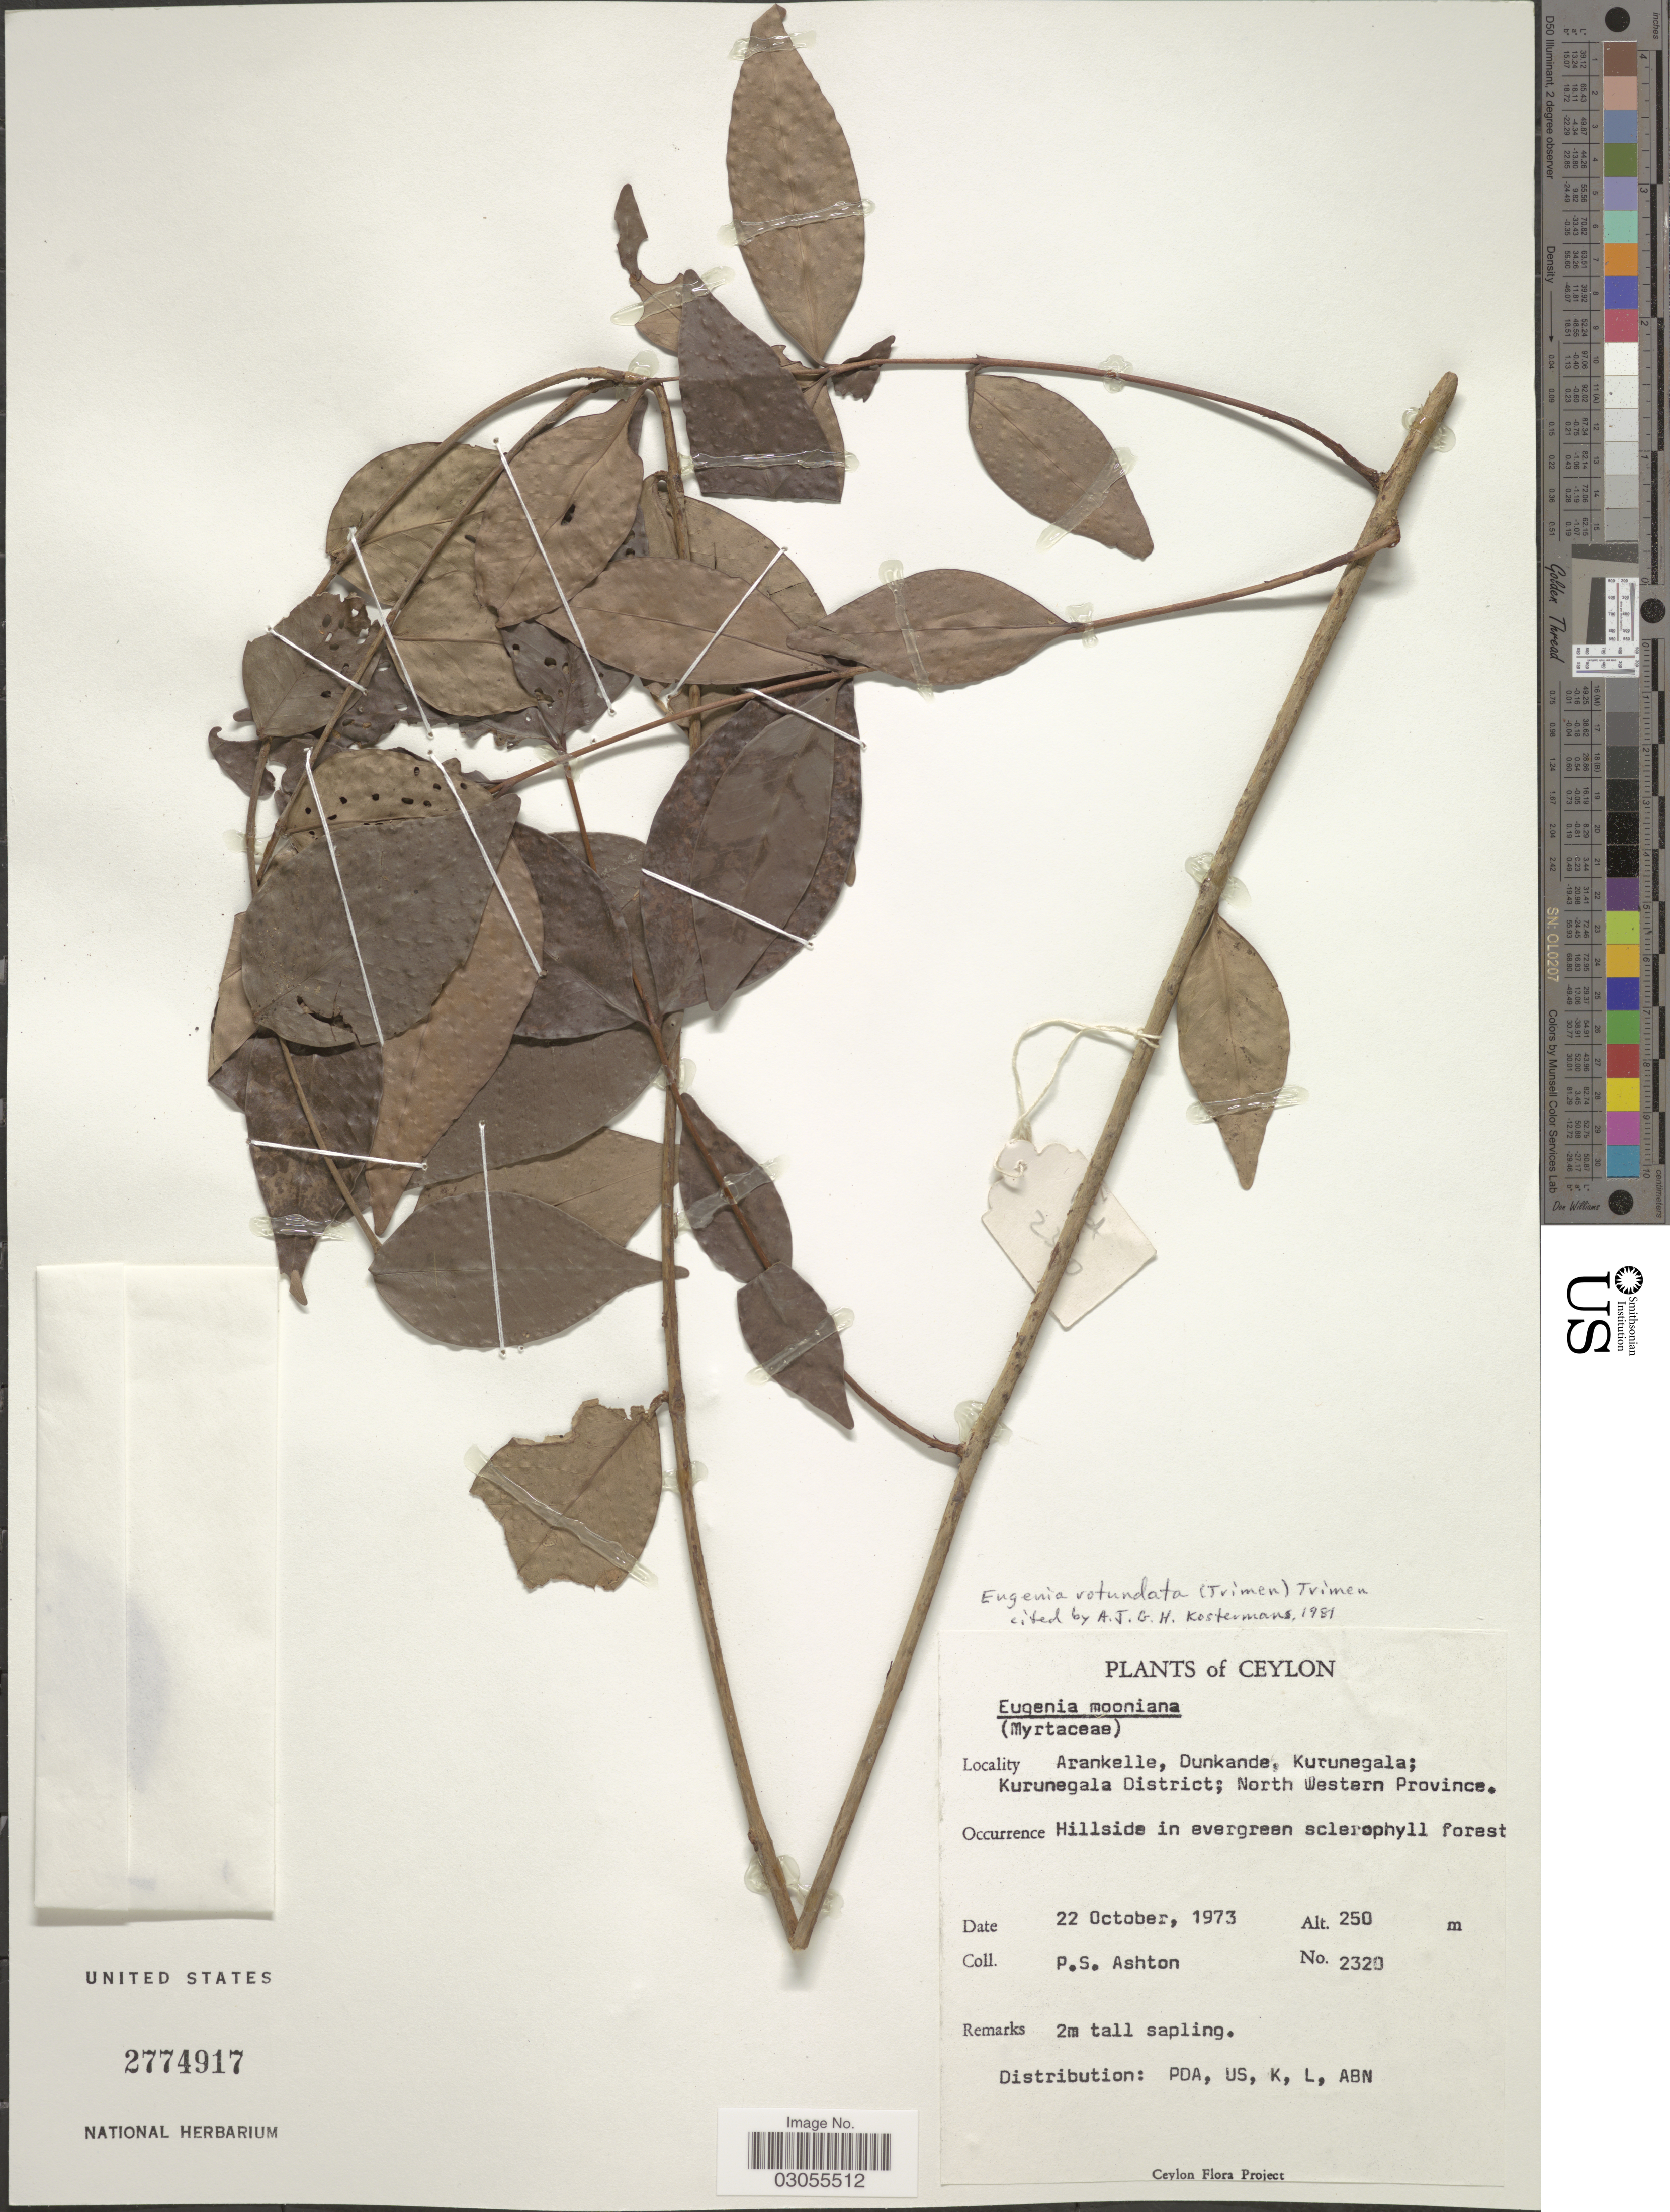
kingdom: Plantae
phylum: Tracheophyta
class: Magnoliopsida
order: Myrtales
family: Myrtaceae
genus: Eugenia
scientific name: Eugenia rotundata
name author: Trimen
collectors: P. S. Ashton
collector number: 2320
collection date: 1973-10-22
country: Sri Lanka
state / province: North Western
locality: Ceylon. Arankelle, Dunkande, Kurunegala; Kurunegala District.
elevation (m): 250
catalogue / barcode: US 2774917